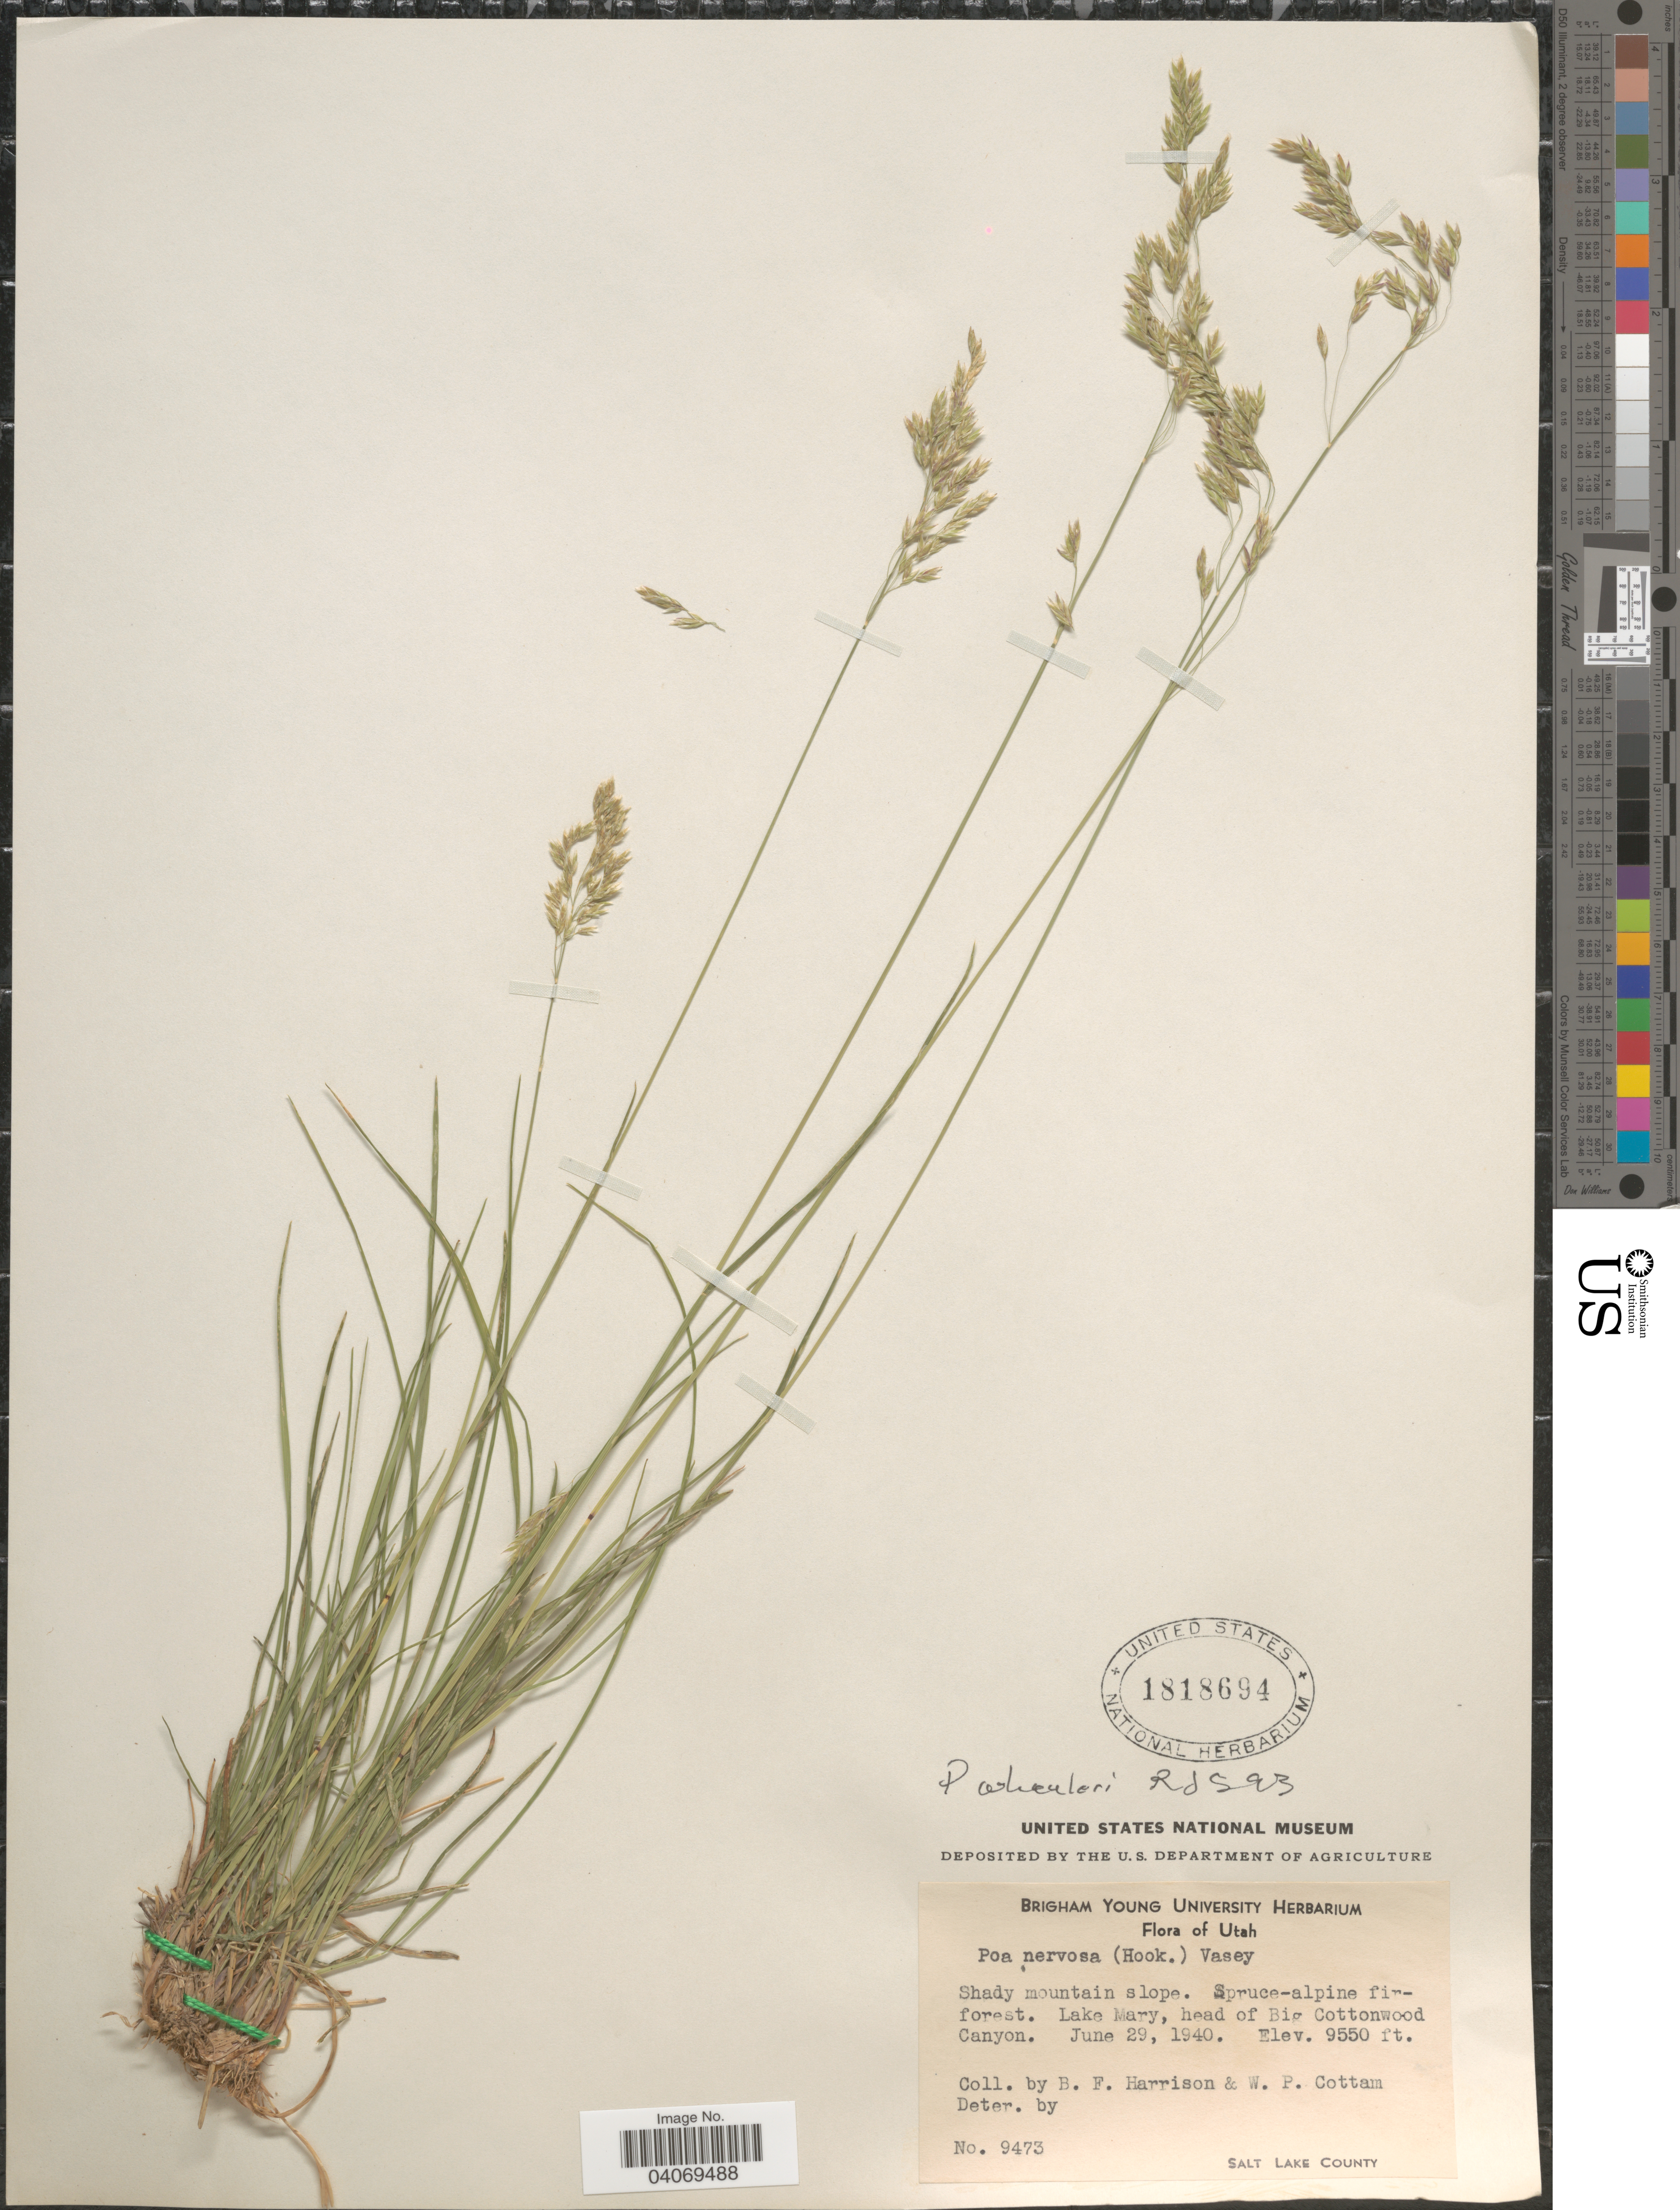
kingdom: Plantae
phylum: Tracheophyta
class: Liliopsida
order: Poales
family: Poaceae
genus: Poa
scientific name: Poa wheeleri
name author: Vasey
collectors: B. F. Harrison & W. Cottam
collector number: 9473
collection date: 1940-06-29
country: United States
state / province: Utah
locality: Shady mountain slope. Spruce-alpine fir-forest. Lake Mary, head of Big Cottonwood Canyon. Salt Lake County.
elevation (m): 2911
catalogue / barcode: US 1818694